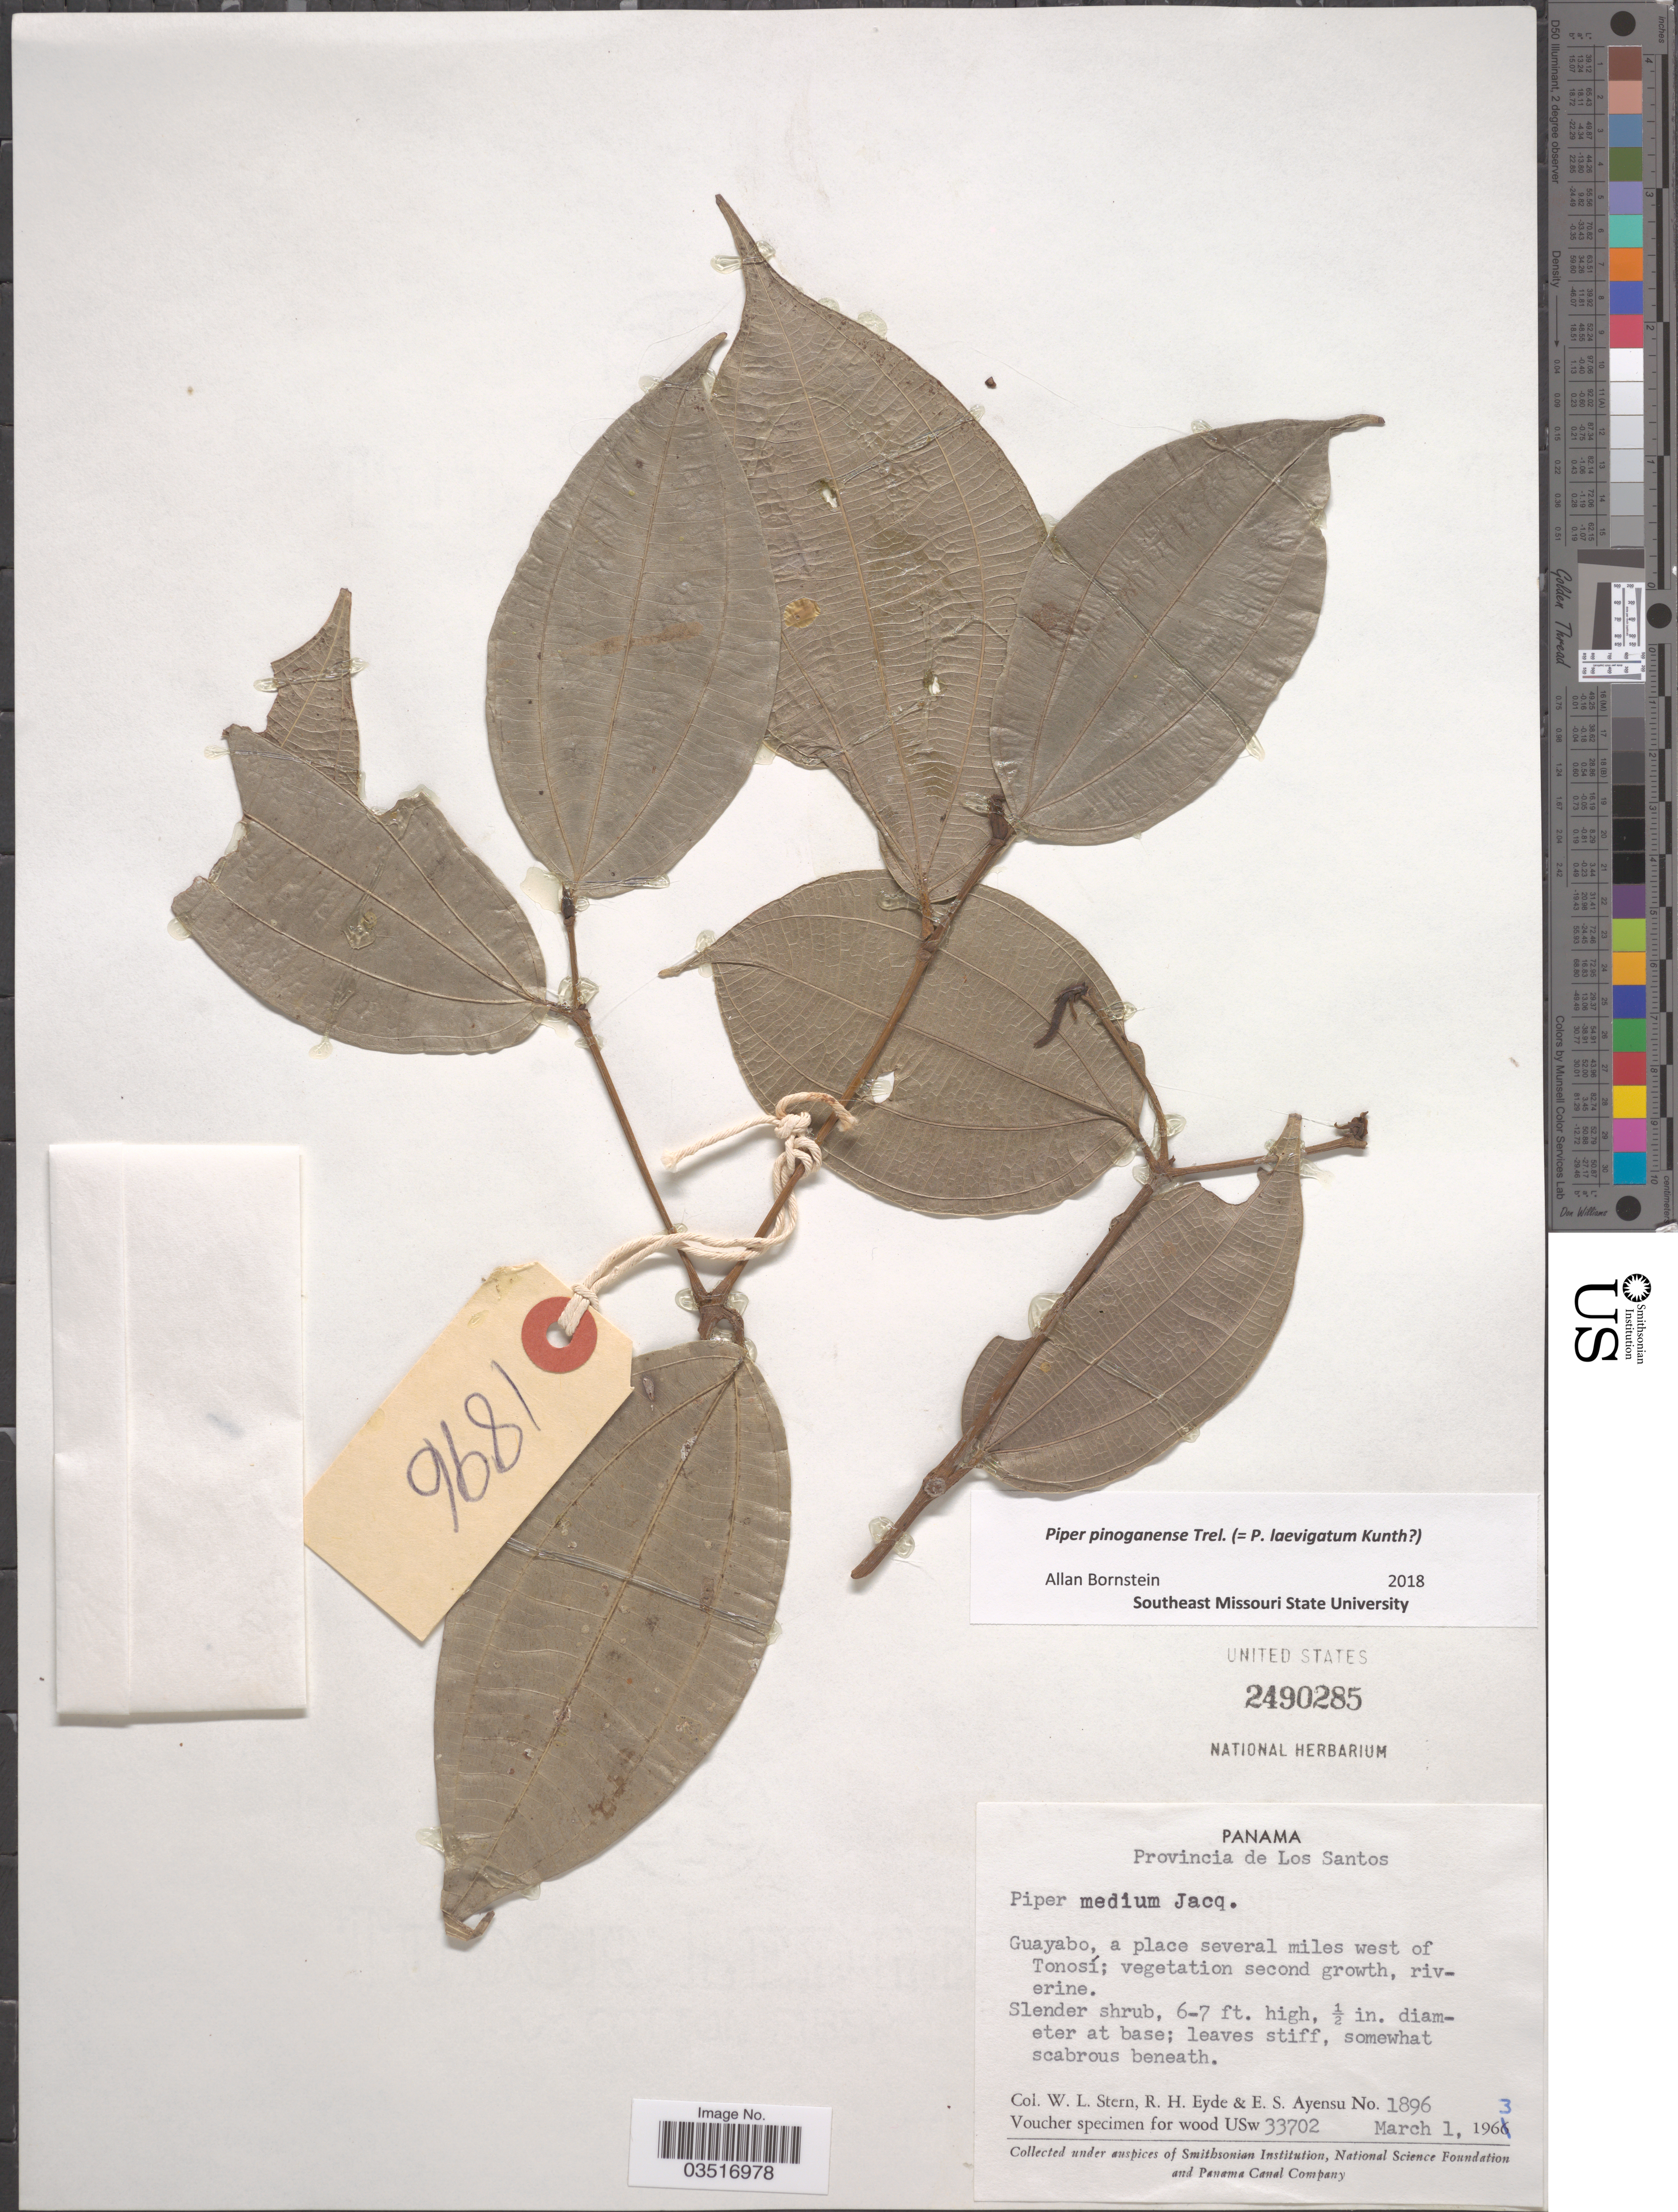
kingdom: Plantae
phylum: Tracheophyta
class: Magnoliopsida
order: Piperales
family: Piperaceae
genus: Piper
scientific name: Piper pinoganense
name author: Trel.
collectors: W. L. Stern, R. H. Eyde & E. S. Ayensu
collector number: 1896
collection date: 1963-03-01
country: Panama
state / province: Los Santos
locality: Provincia de Los Santos. Guayabo, a place several miles west of Tonosí.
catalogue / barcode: US 2490285